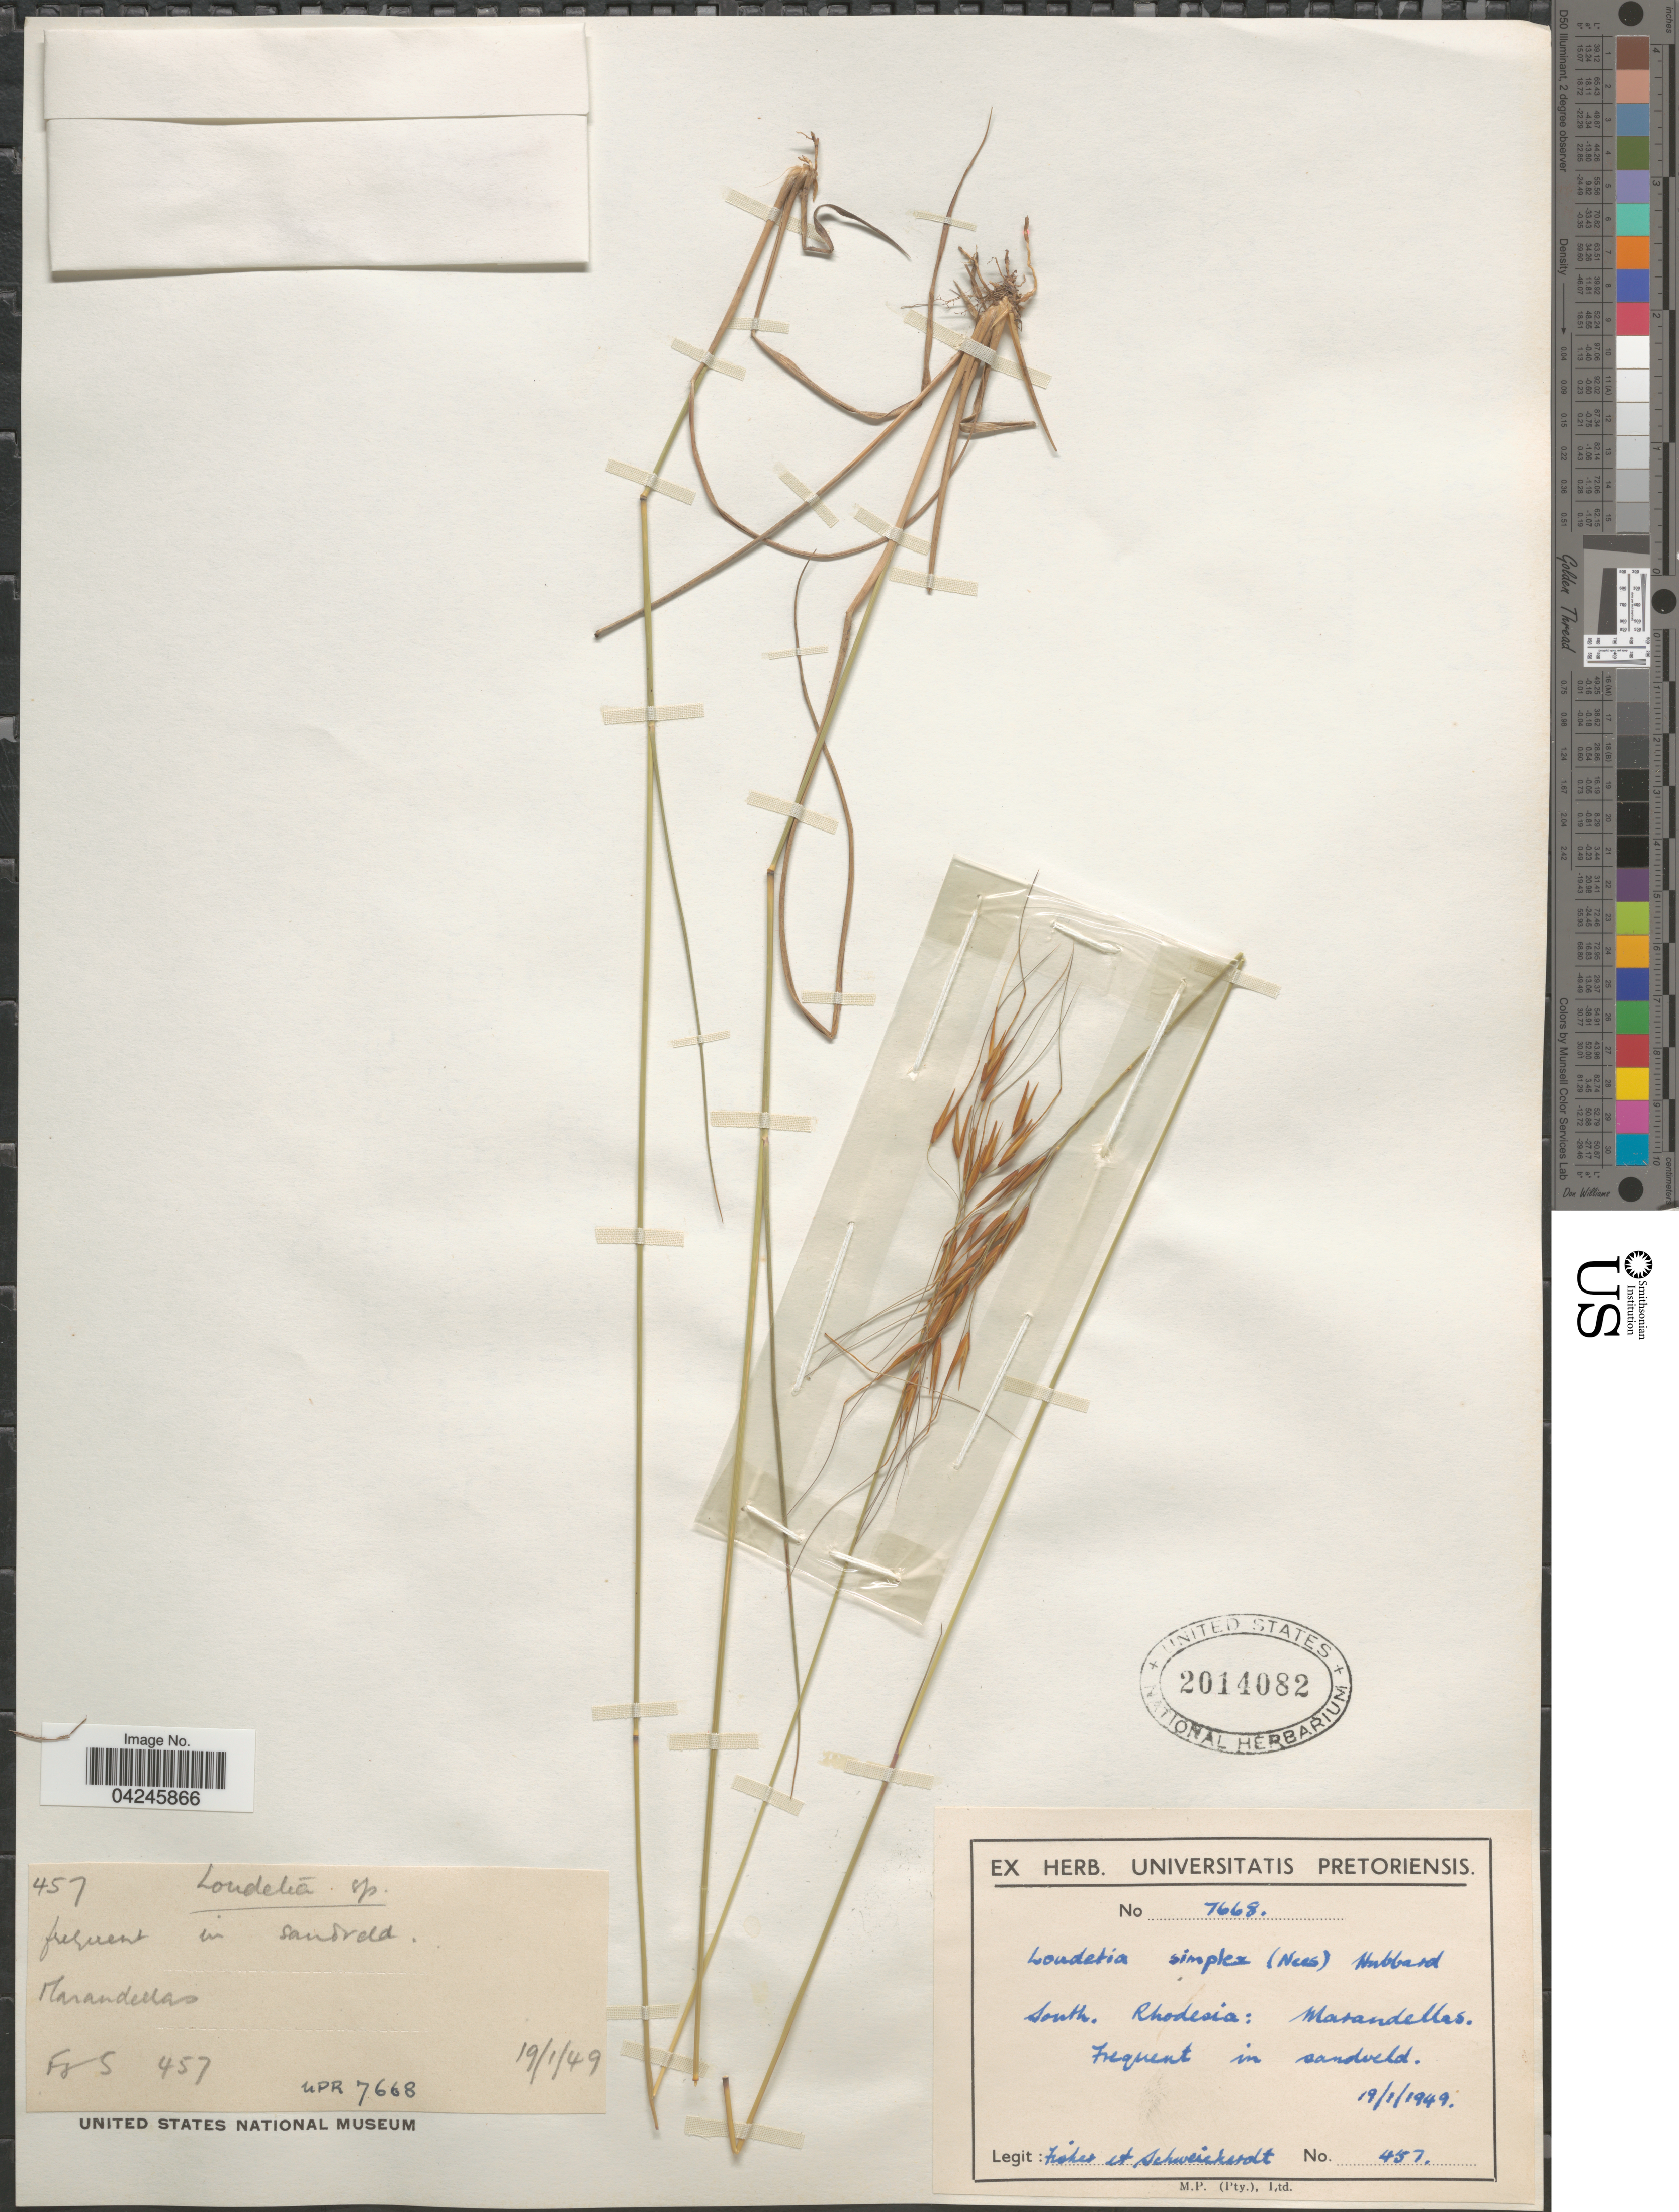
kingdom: Plantae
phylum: Tracheophyta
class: Liliopsida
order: Poales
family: Poaceae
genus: Loudetia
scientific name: Loudetia simplex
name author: (Nees) C.E. Hubb.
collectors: -- Fisher & -. Schweickerdt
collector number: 457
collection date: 1949-01-19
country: Zimbabwe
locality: South. Rhodesia: Marandellas. Frequent in sandveld.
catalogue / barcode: US 2014082